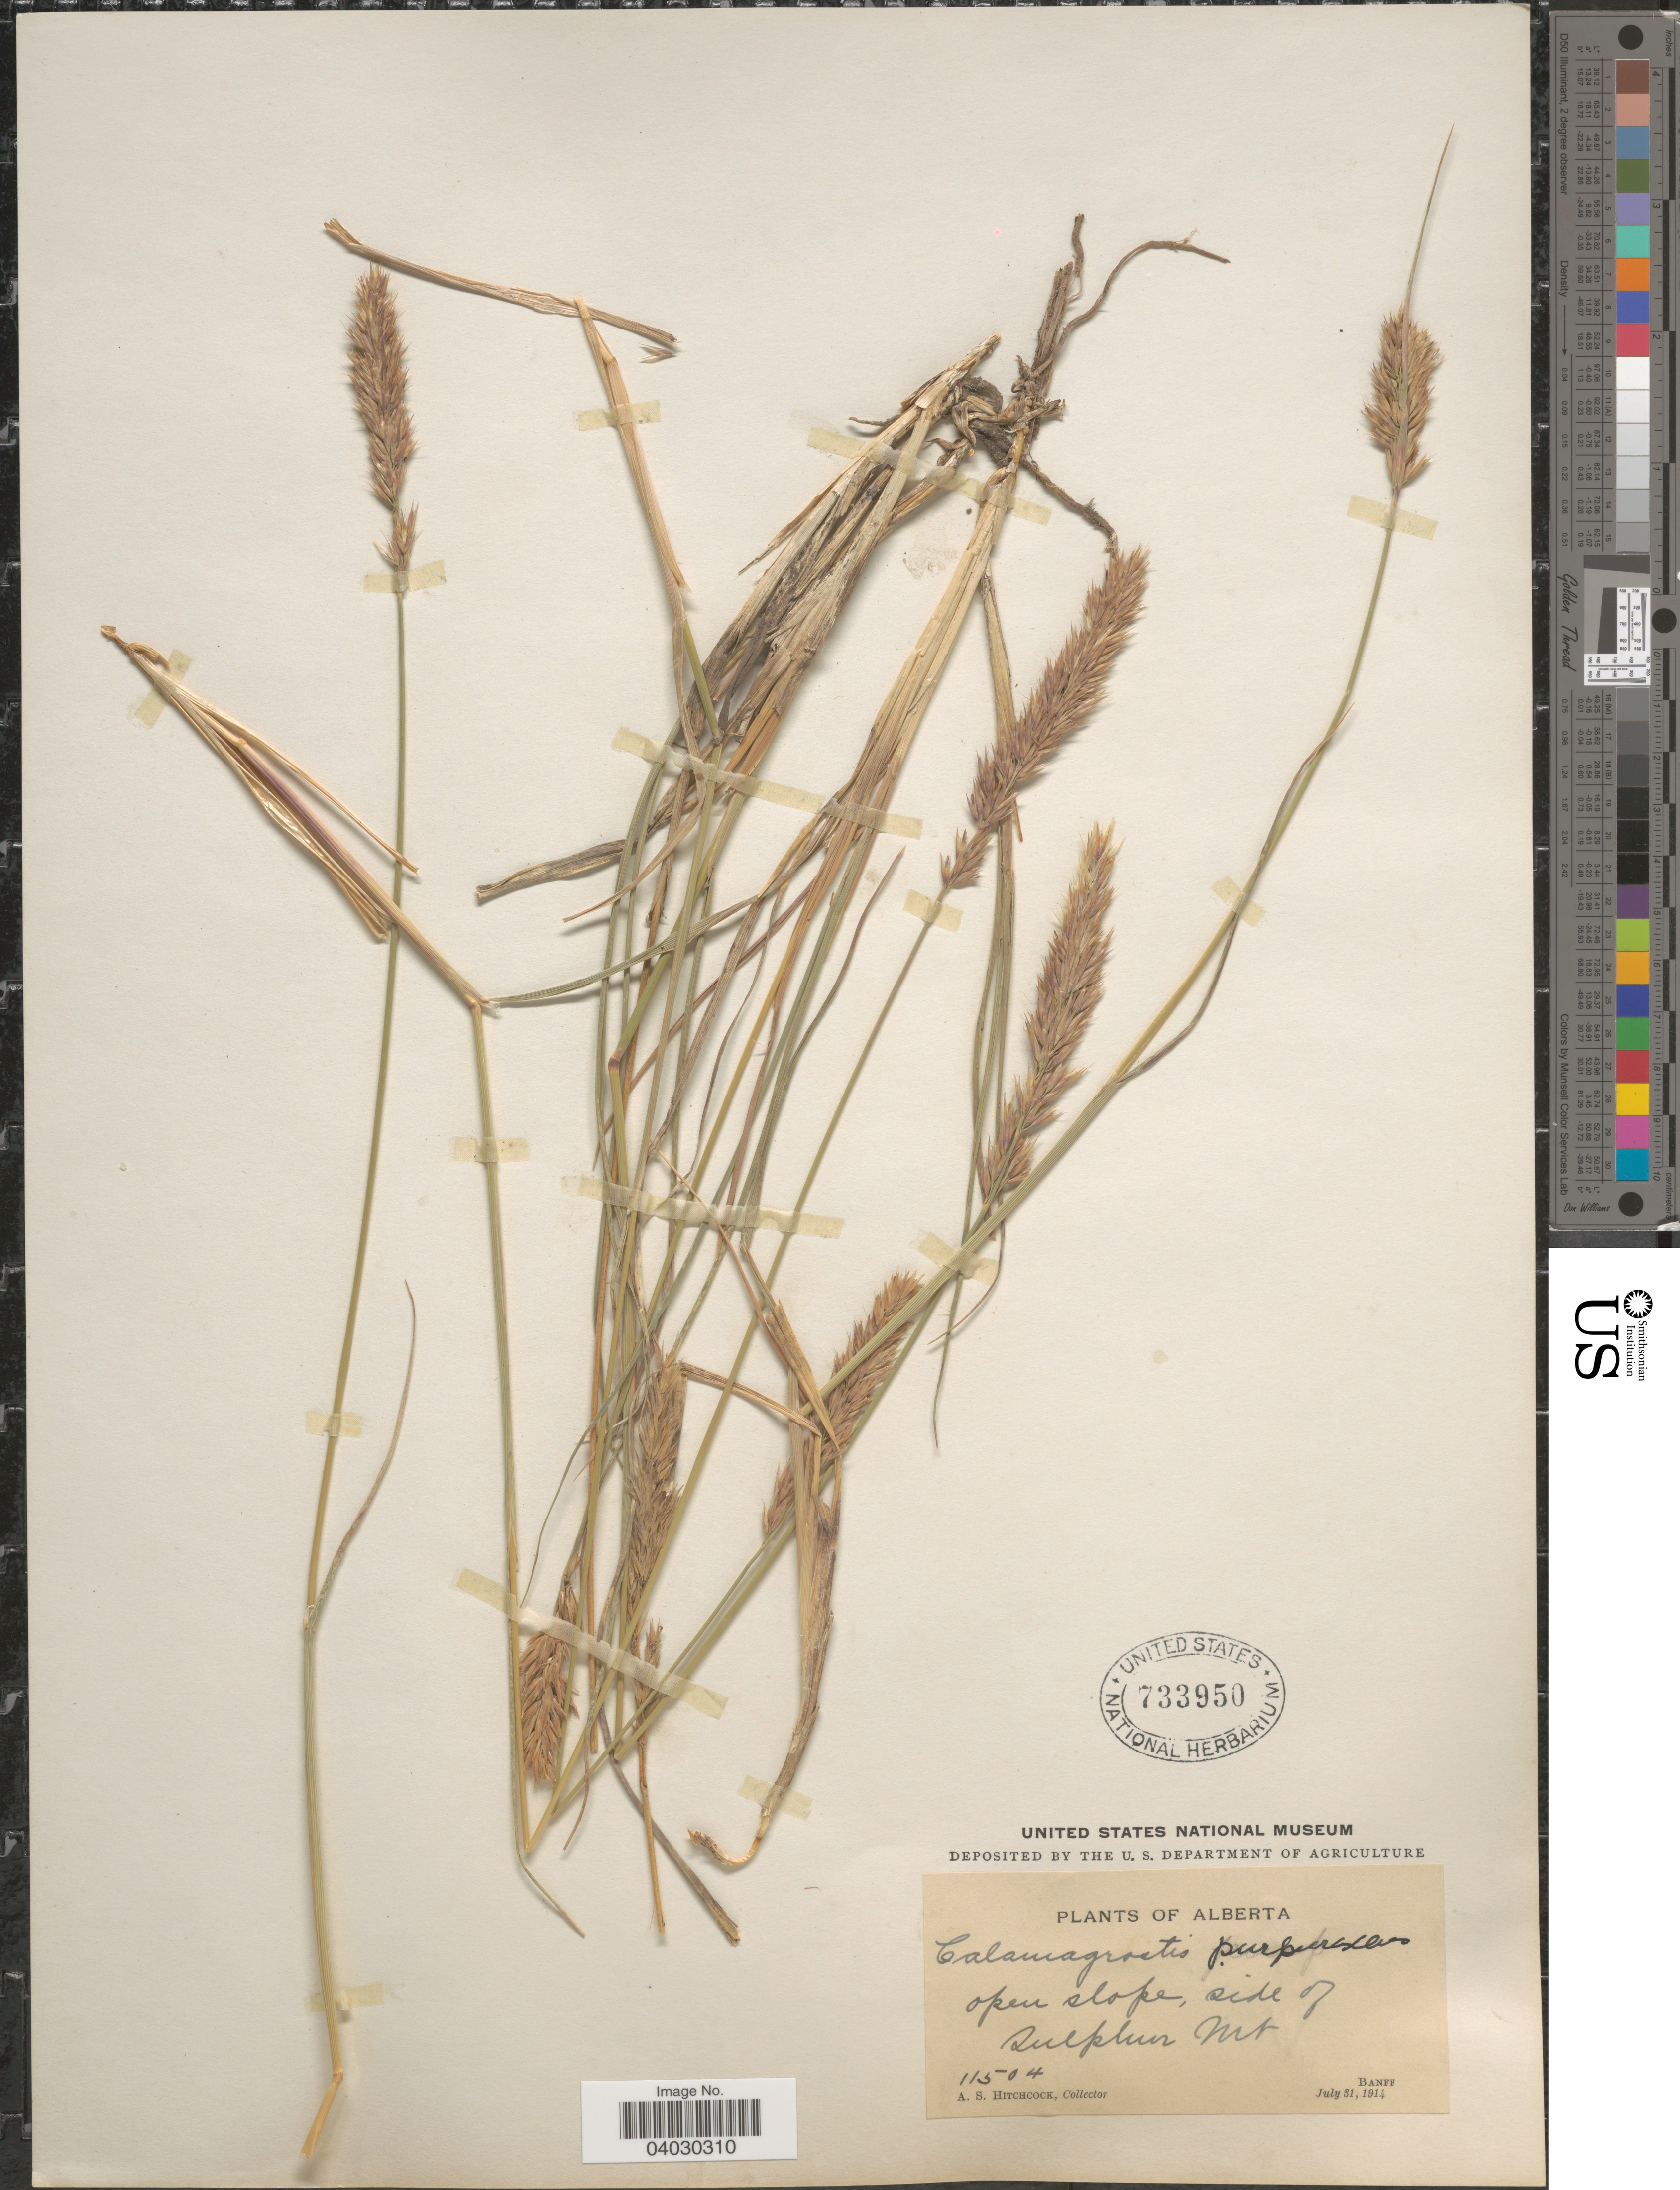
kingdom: Plantae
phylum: Tracheophyta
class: Liliopsida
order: Poales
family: Poaceae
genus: Calamagrostis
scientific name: Calamagrostis purpurascens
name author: R. Br.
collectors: A. S. Hitchcock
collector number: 11504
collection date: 1914-07-31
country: Canada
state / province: Alberta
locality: Side of Sulphur Mt. Banff.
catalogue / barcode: US 733950